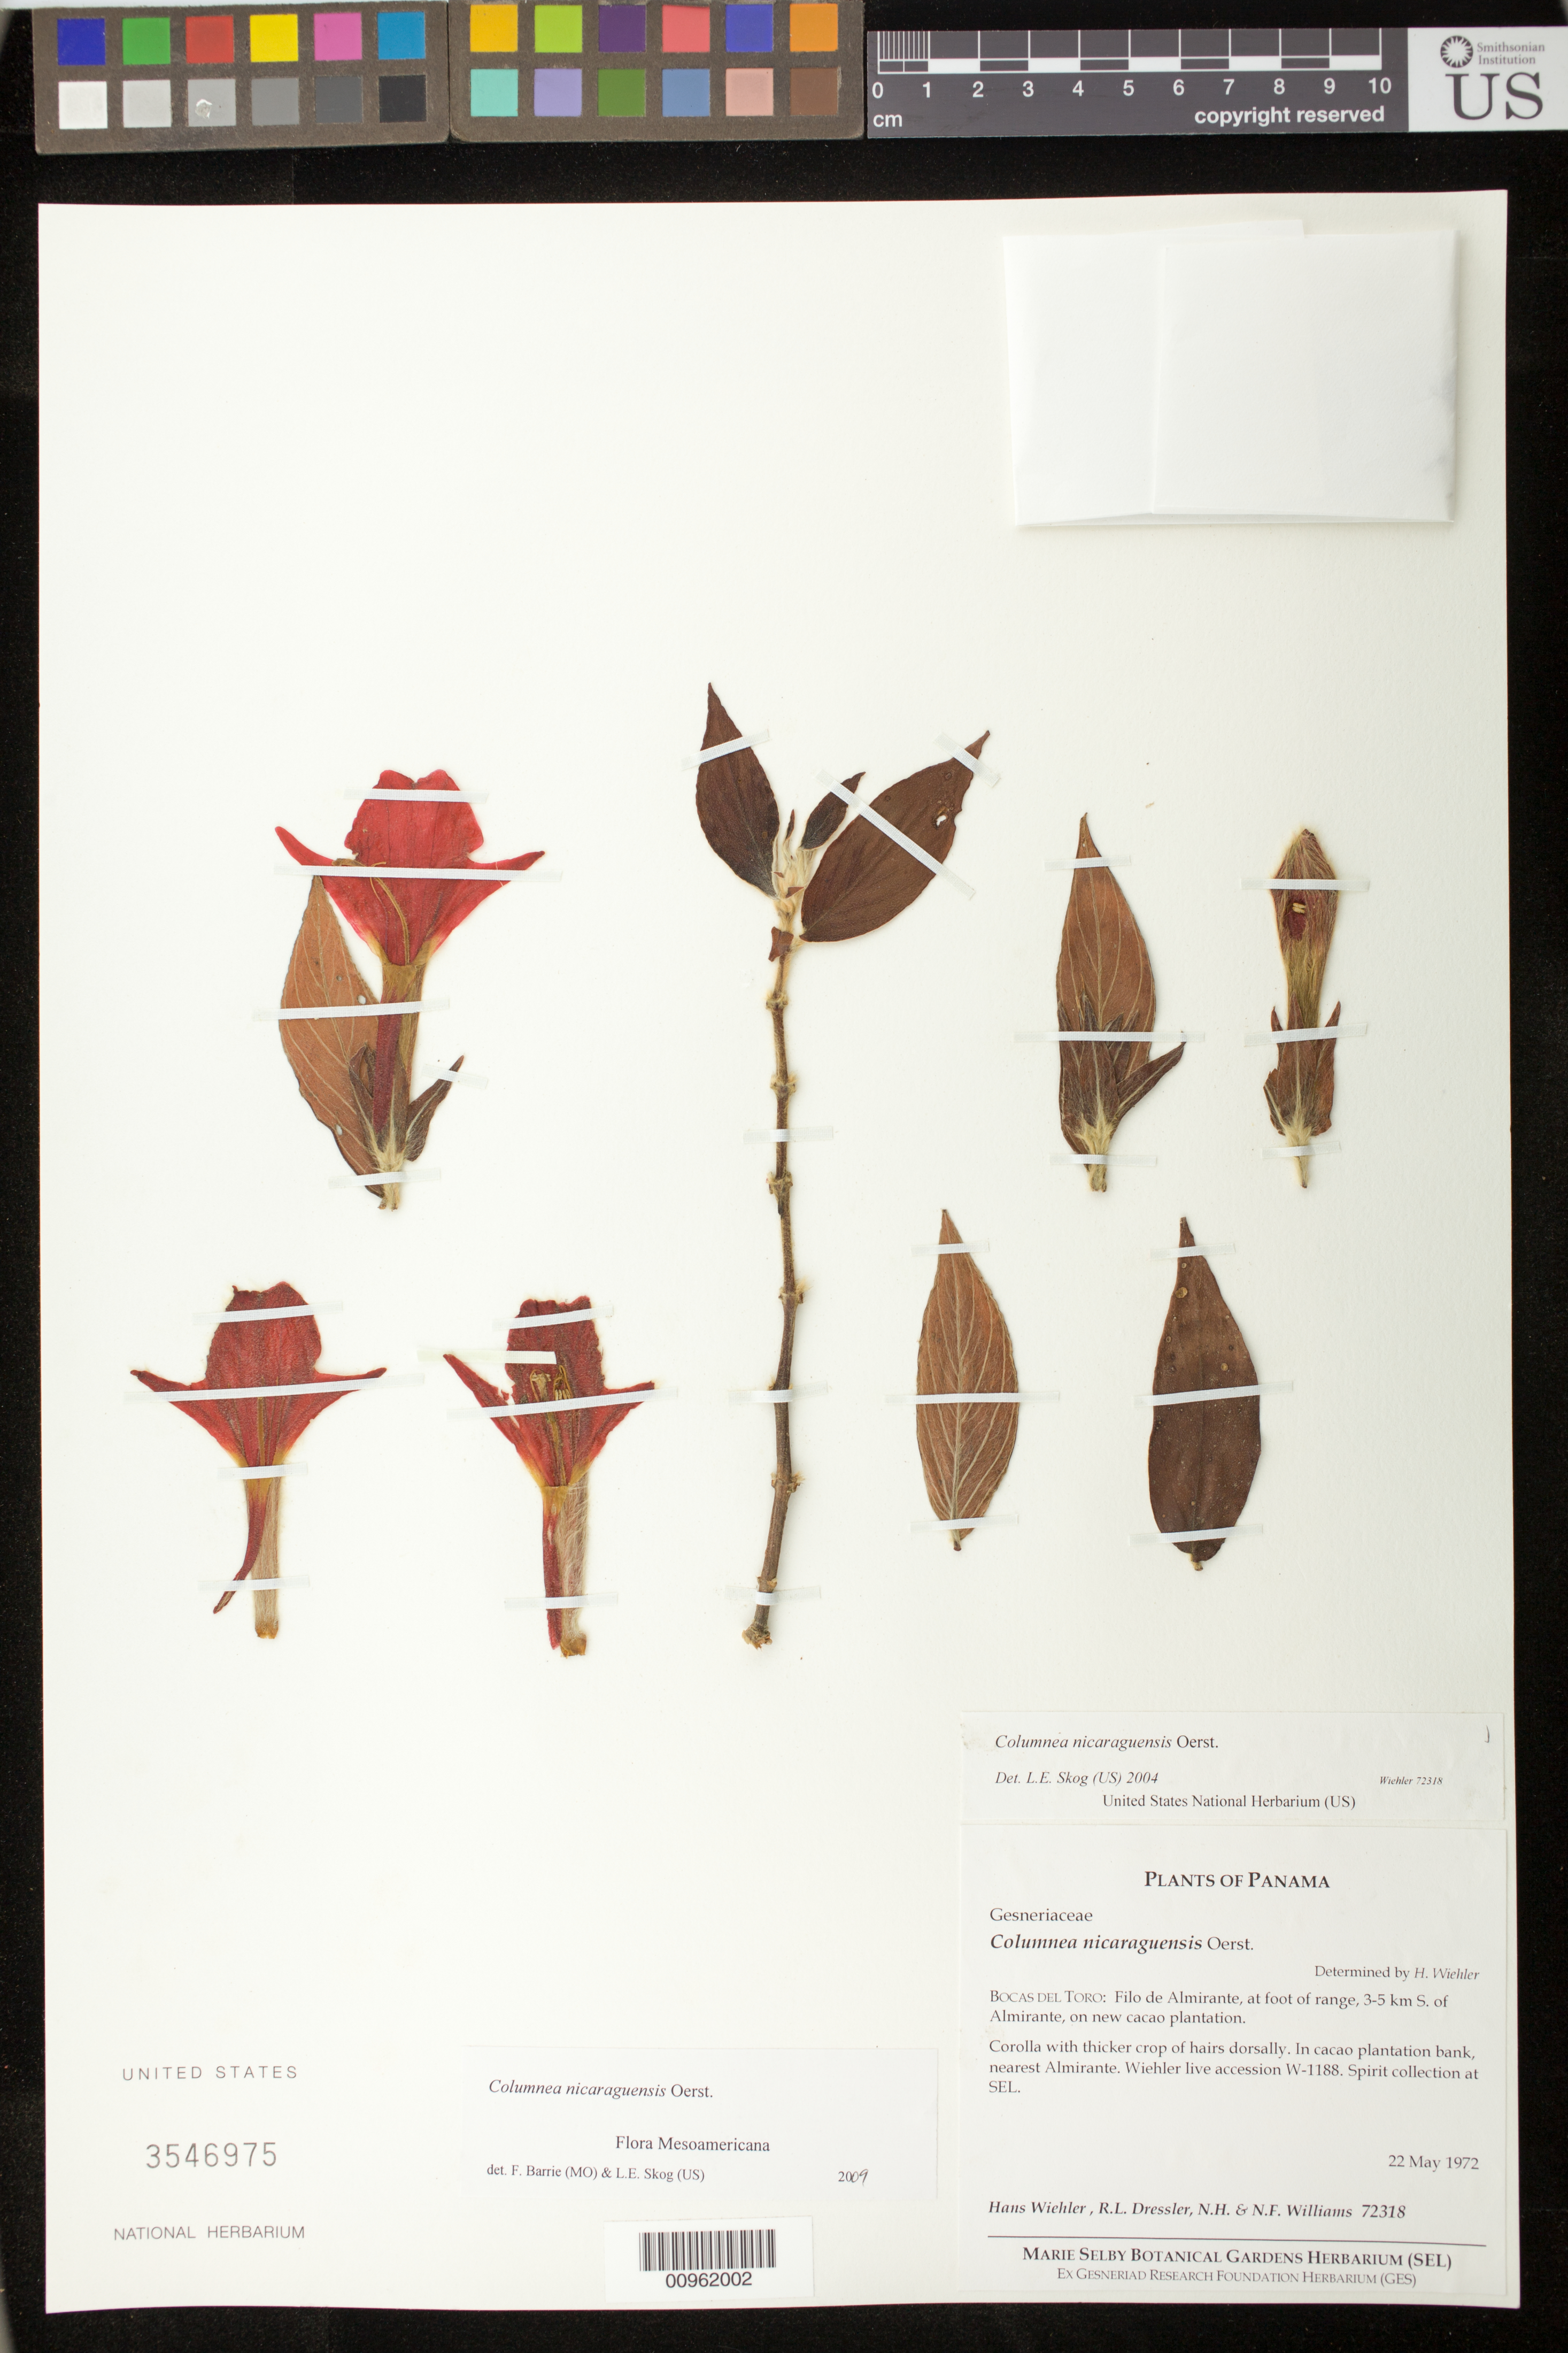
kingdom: Plantae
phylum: Tracheophyta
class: Magnoliopsida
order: Lamiales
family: Gesneriaceae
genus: Columnea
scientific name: Columnea nicaraguensis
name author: Oerst.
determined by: Skog, Laurence E.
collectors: H. J. Wiehler, R. Dressler, N. H. Williams & N. Williams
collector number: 72318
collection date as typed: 22 May 1972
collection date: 1972-05-22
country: Panama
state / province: Bocas del Toro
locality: Bocas del Toro: Filo de Almirante, at foot of range, 3-5 km S of Almirante, on new cacao plantation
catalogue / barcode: US 3546975